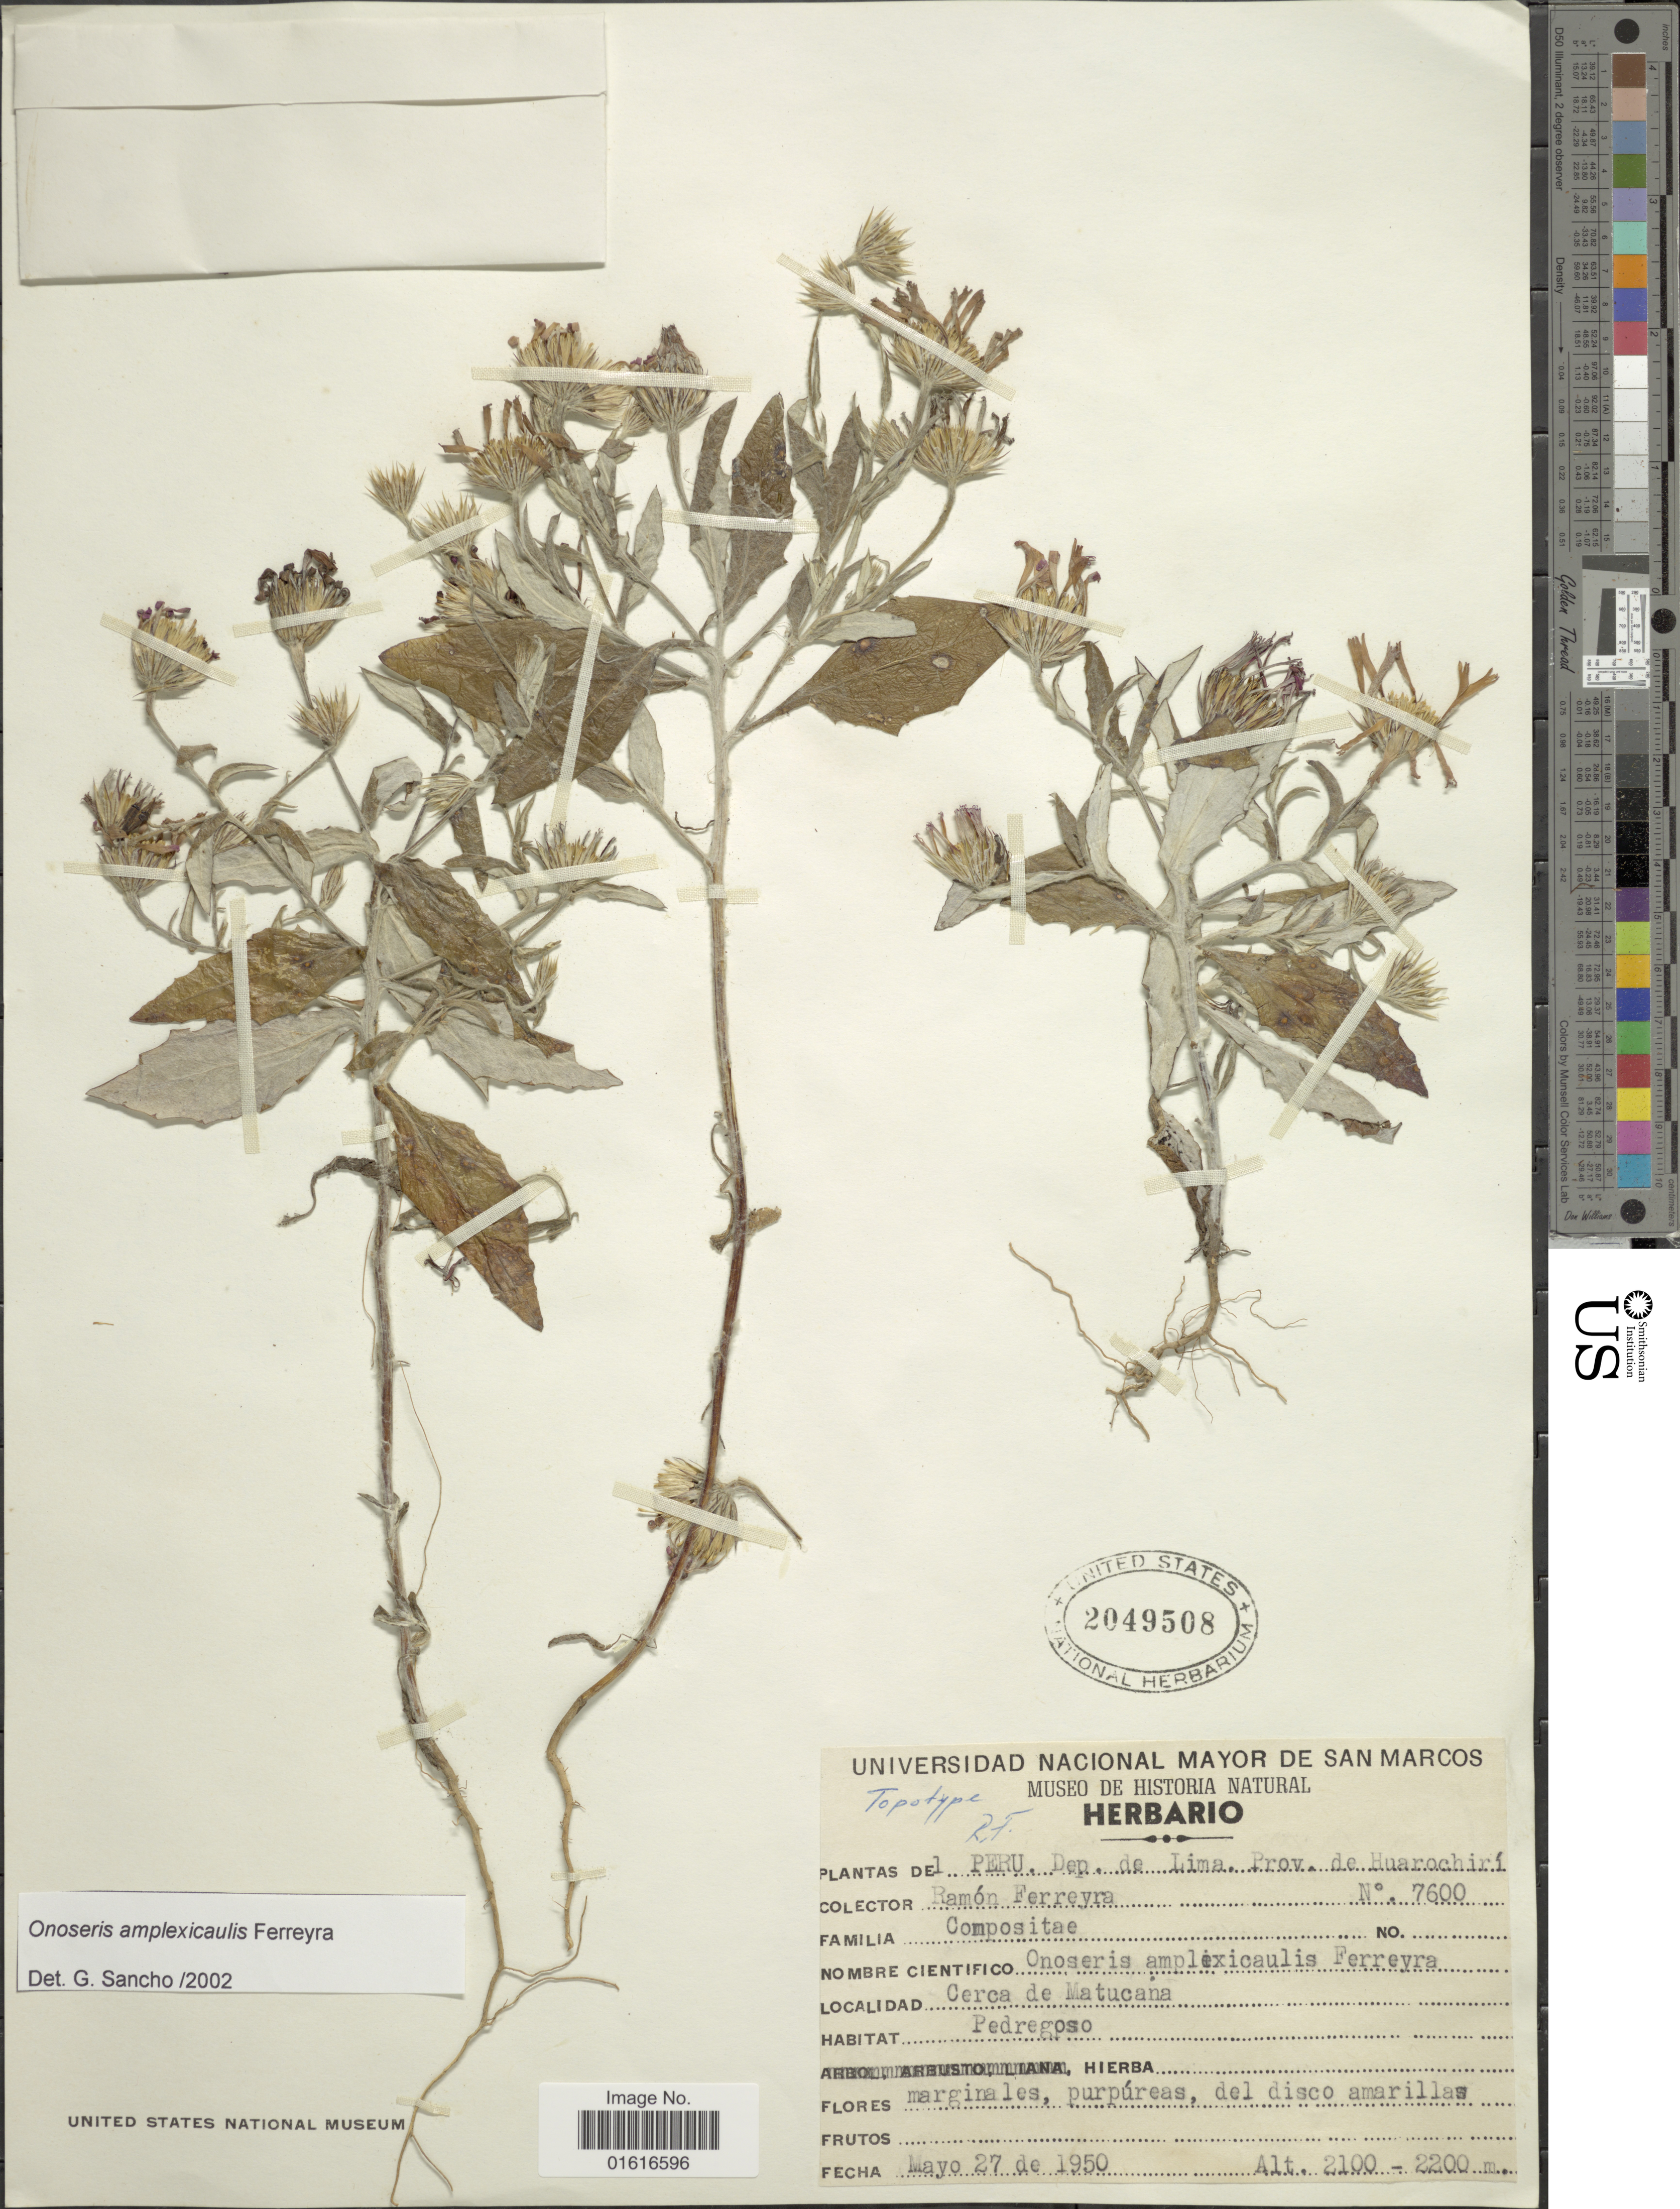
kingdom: Plantae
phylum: Tracheophyta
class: Magnoliopsida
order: Asterales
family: Asteraceae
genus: Onoseris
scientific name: Onoseris amplexicaulis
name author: Ferreyra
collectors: R. A. Ferreyra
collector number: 7600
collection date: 1950-05-27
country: Peru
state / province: Lima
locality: Prov. de Huarochiri, Cerca de Matucana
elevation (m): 2100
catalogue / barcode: US 2049508